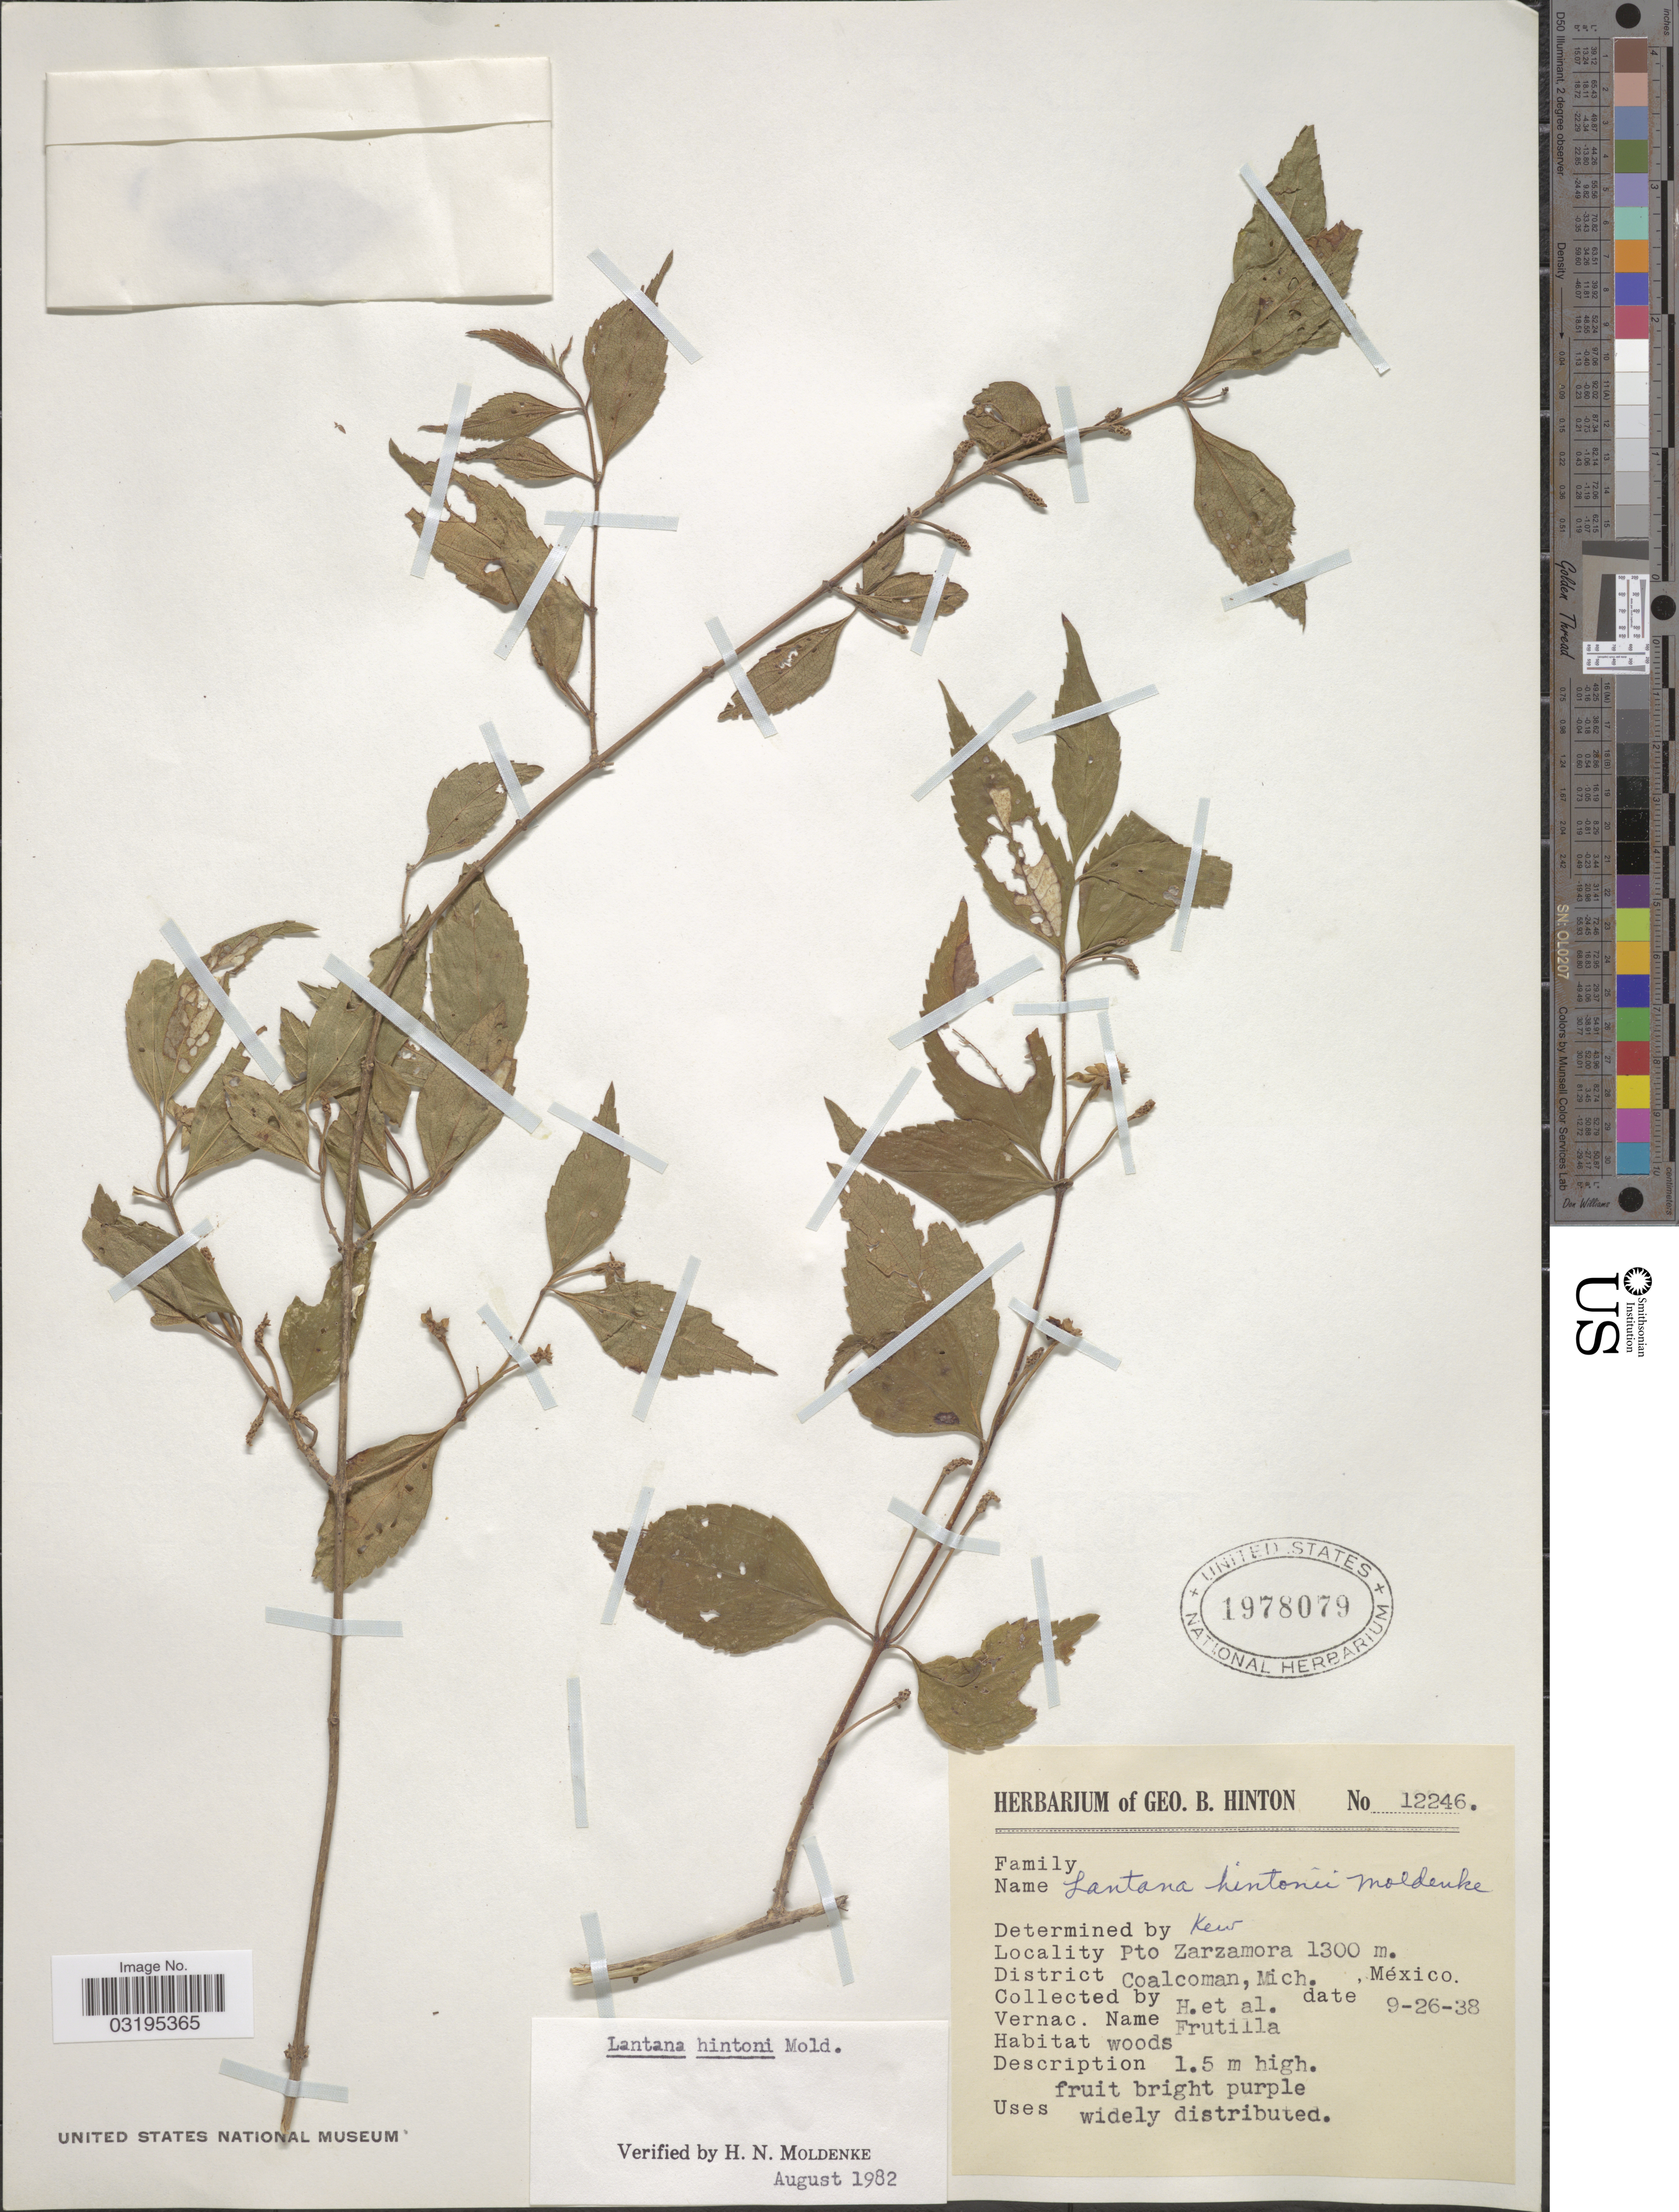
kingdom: Plantae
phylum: Tracheophyta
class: Magnoliopsida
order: Lamiales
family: Verbenaceae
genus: Lantana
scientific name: Lantana hintonii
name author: Moldenke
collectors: G. B. Hinton & et al.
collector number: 12246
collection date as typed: Transcribed d/m/y: 26/9/38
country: Mexico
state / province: Michoacán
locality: Pto Zarzamora. District Coalcoman.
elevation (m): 1300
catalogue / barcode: US 1978079